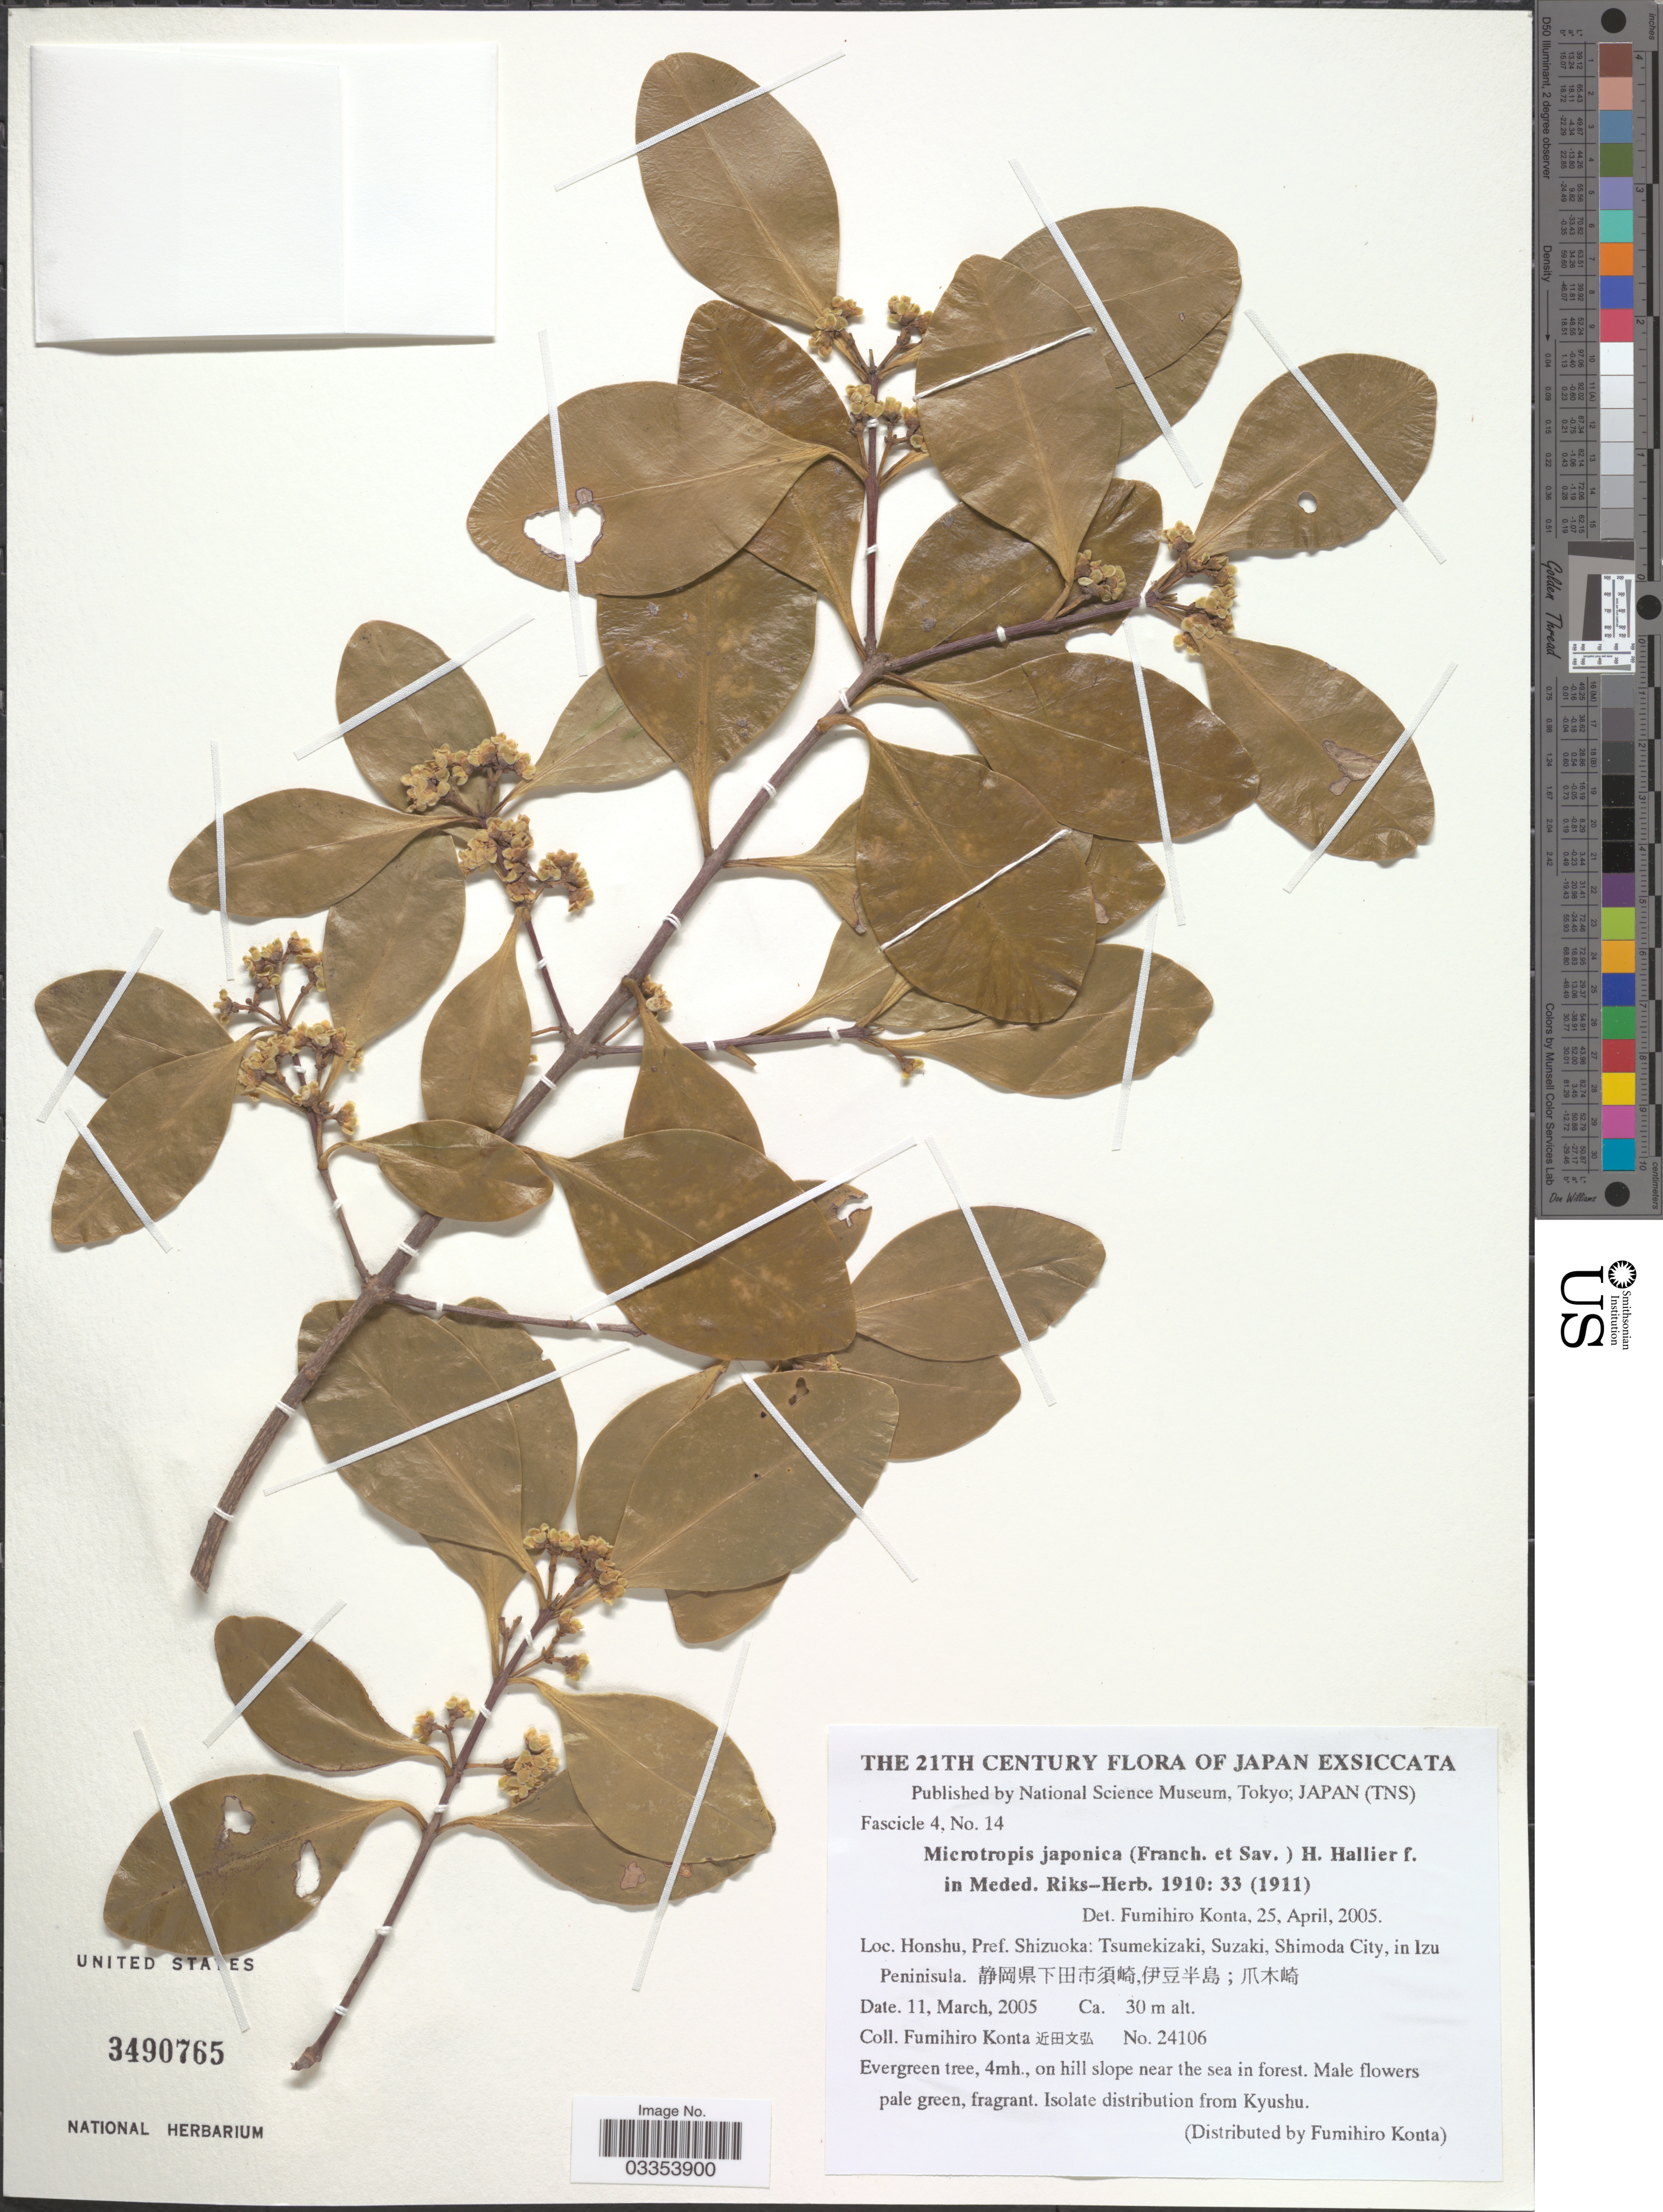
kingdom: Plantae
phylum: Tracheophyta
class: Magnoliopsida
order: Celastrales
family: Celastraceae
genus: Microtropis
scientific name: Microtropis japonica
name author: (Franch. & Sav.) Hallier f.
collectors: F. Konta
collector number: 24106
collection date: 2005-03-11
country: Japan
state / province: Sizuoka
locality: Honshu, Pref. Shizuoka: Tsumekizaki, Suzaki, Shimoda City, in Izu Peninsula. X.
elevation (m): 30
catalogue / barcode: US 3490765